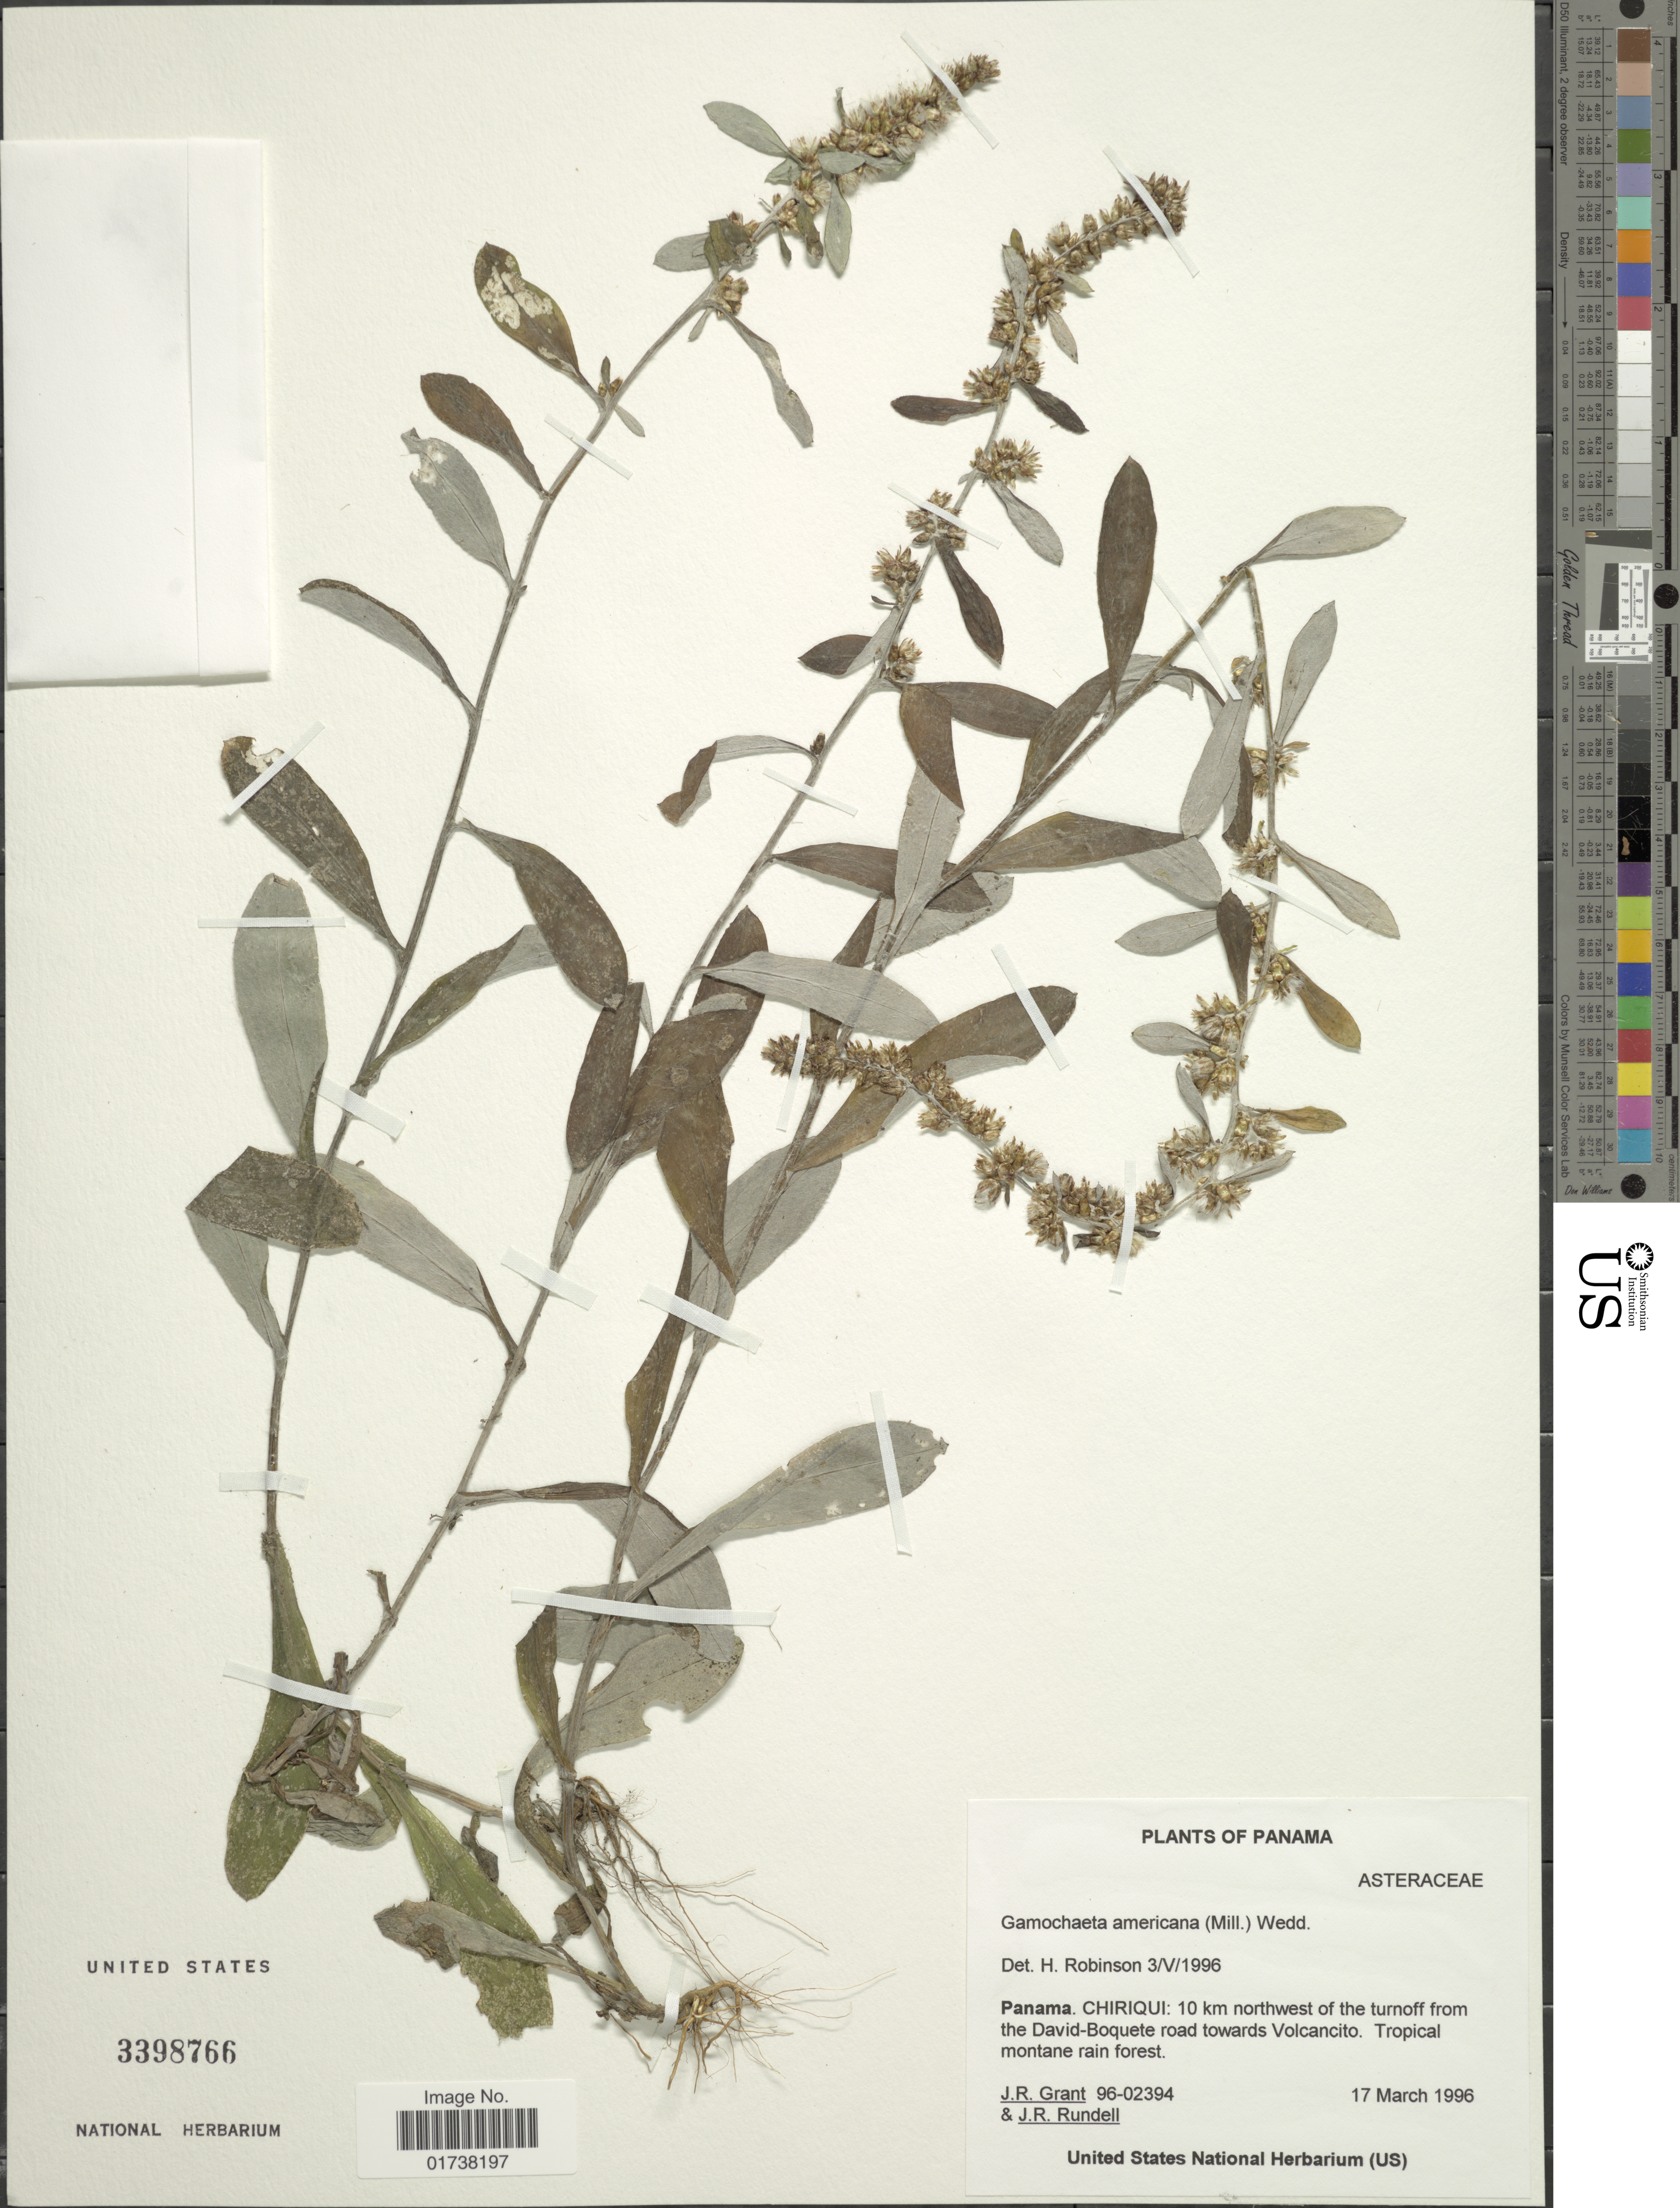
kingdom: Plantae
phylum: Tracheophyta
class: Magnoliopsida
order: Asterales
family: Asteraceae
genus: Gamochaeta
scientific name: Gamochaeta americana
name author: (Mill.) Wedd.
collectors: J. Grant & J. R. Rundell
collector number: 96-02394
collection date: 1996-03-17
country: Panama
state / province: Chiriqui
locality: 10 km northwest of the turnoff from the David-Boquete road towards Volcanocito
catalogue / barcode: US 3398766